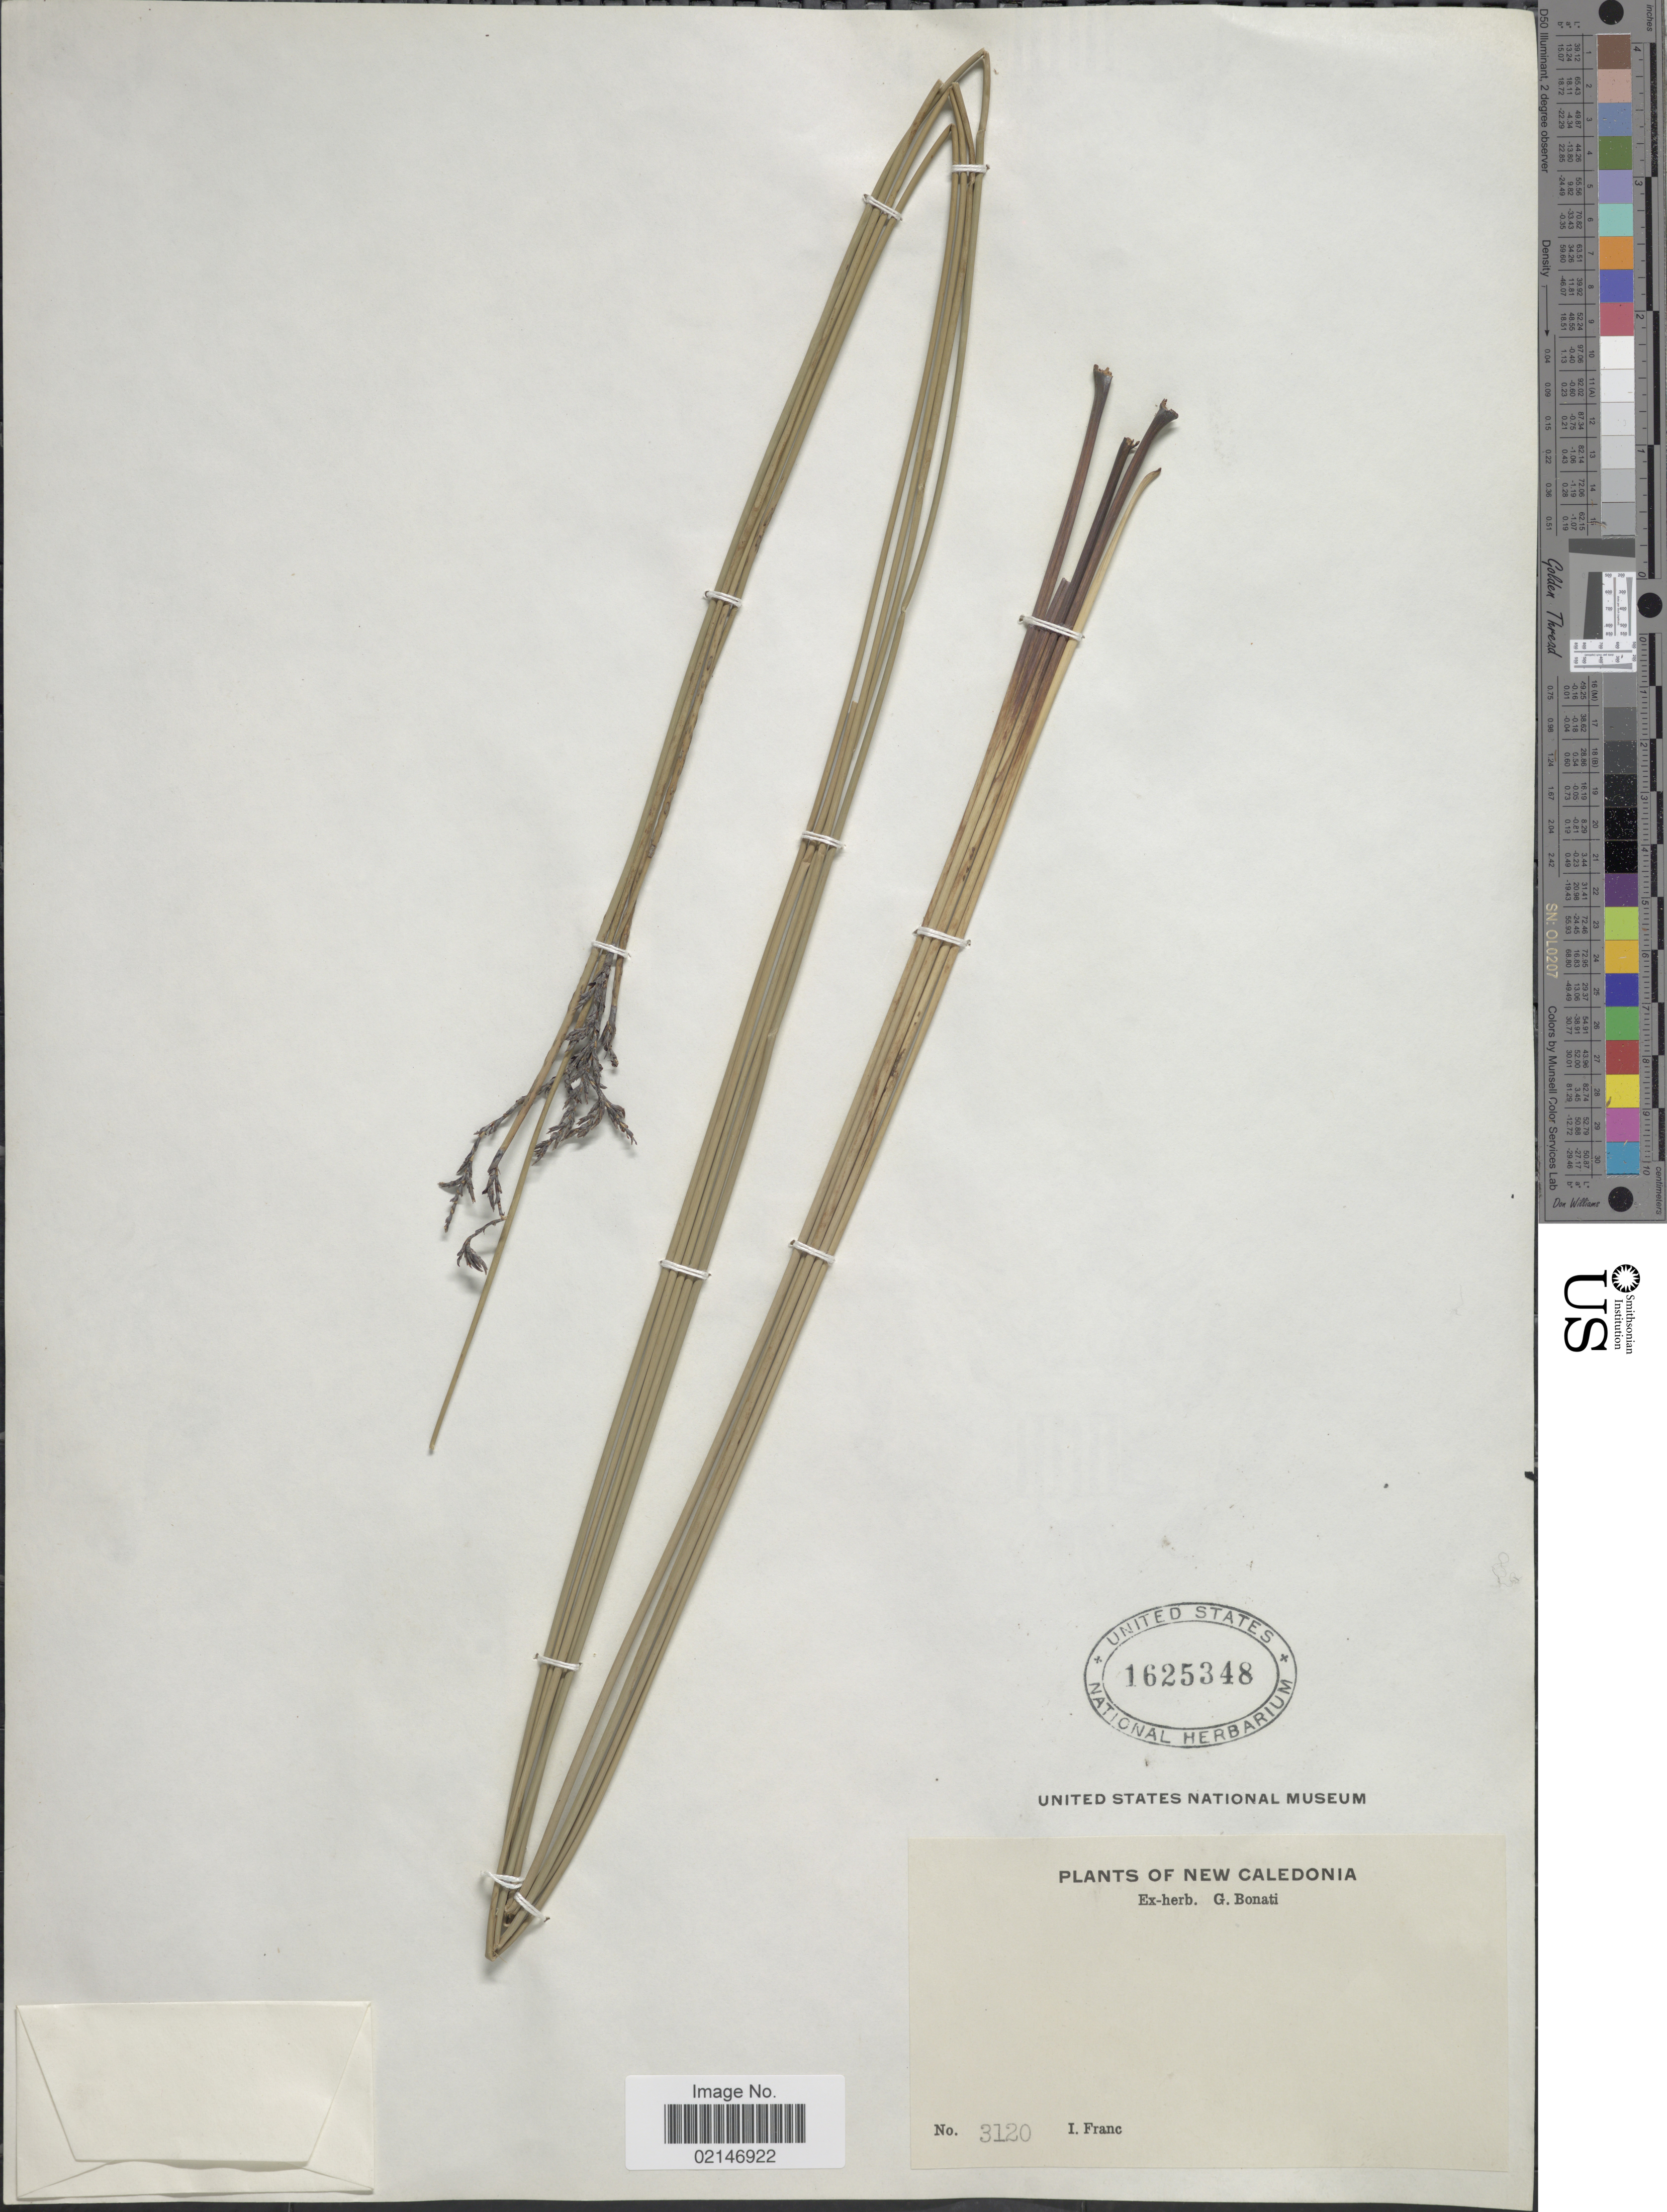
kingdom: Plantae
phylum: Tracheophyta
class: Liliopsida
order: Poales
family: Cyperaceae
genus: Lepidosperma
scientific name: Lepidosperma perteres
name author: C.B. Clarke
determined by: Strong, Mark T., (BOT), Smithsonian Institution - National Museum of Natural History (UNITED STATES)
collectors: I. Franc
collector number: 3120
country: New Caledonia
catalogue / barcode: US 1625348